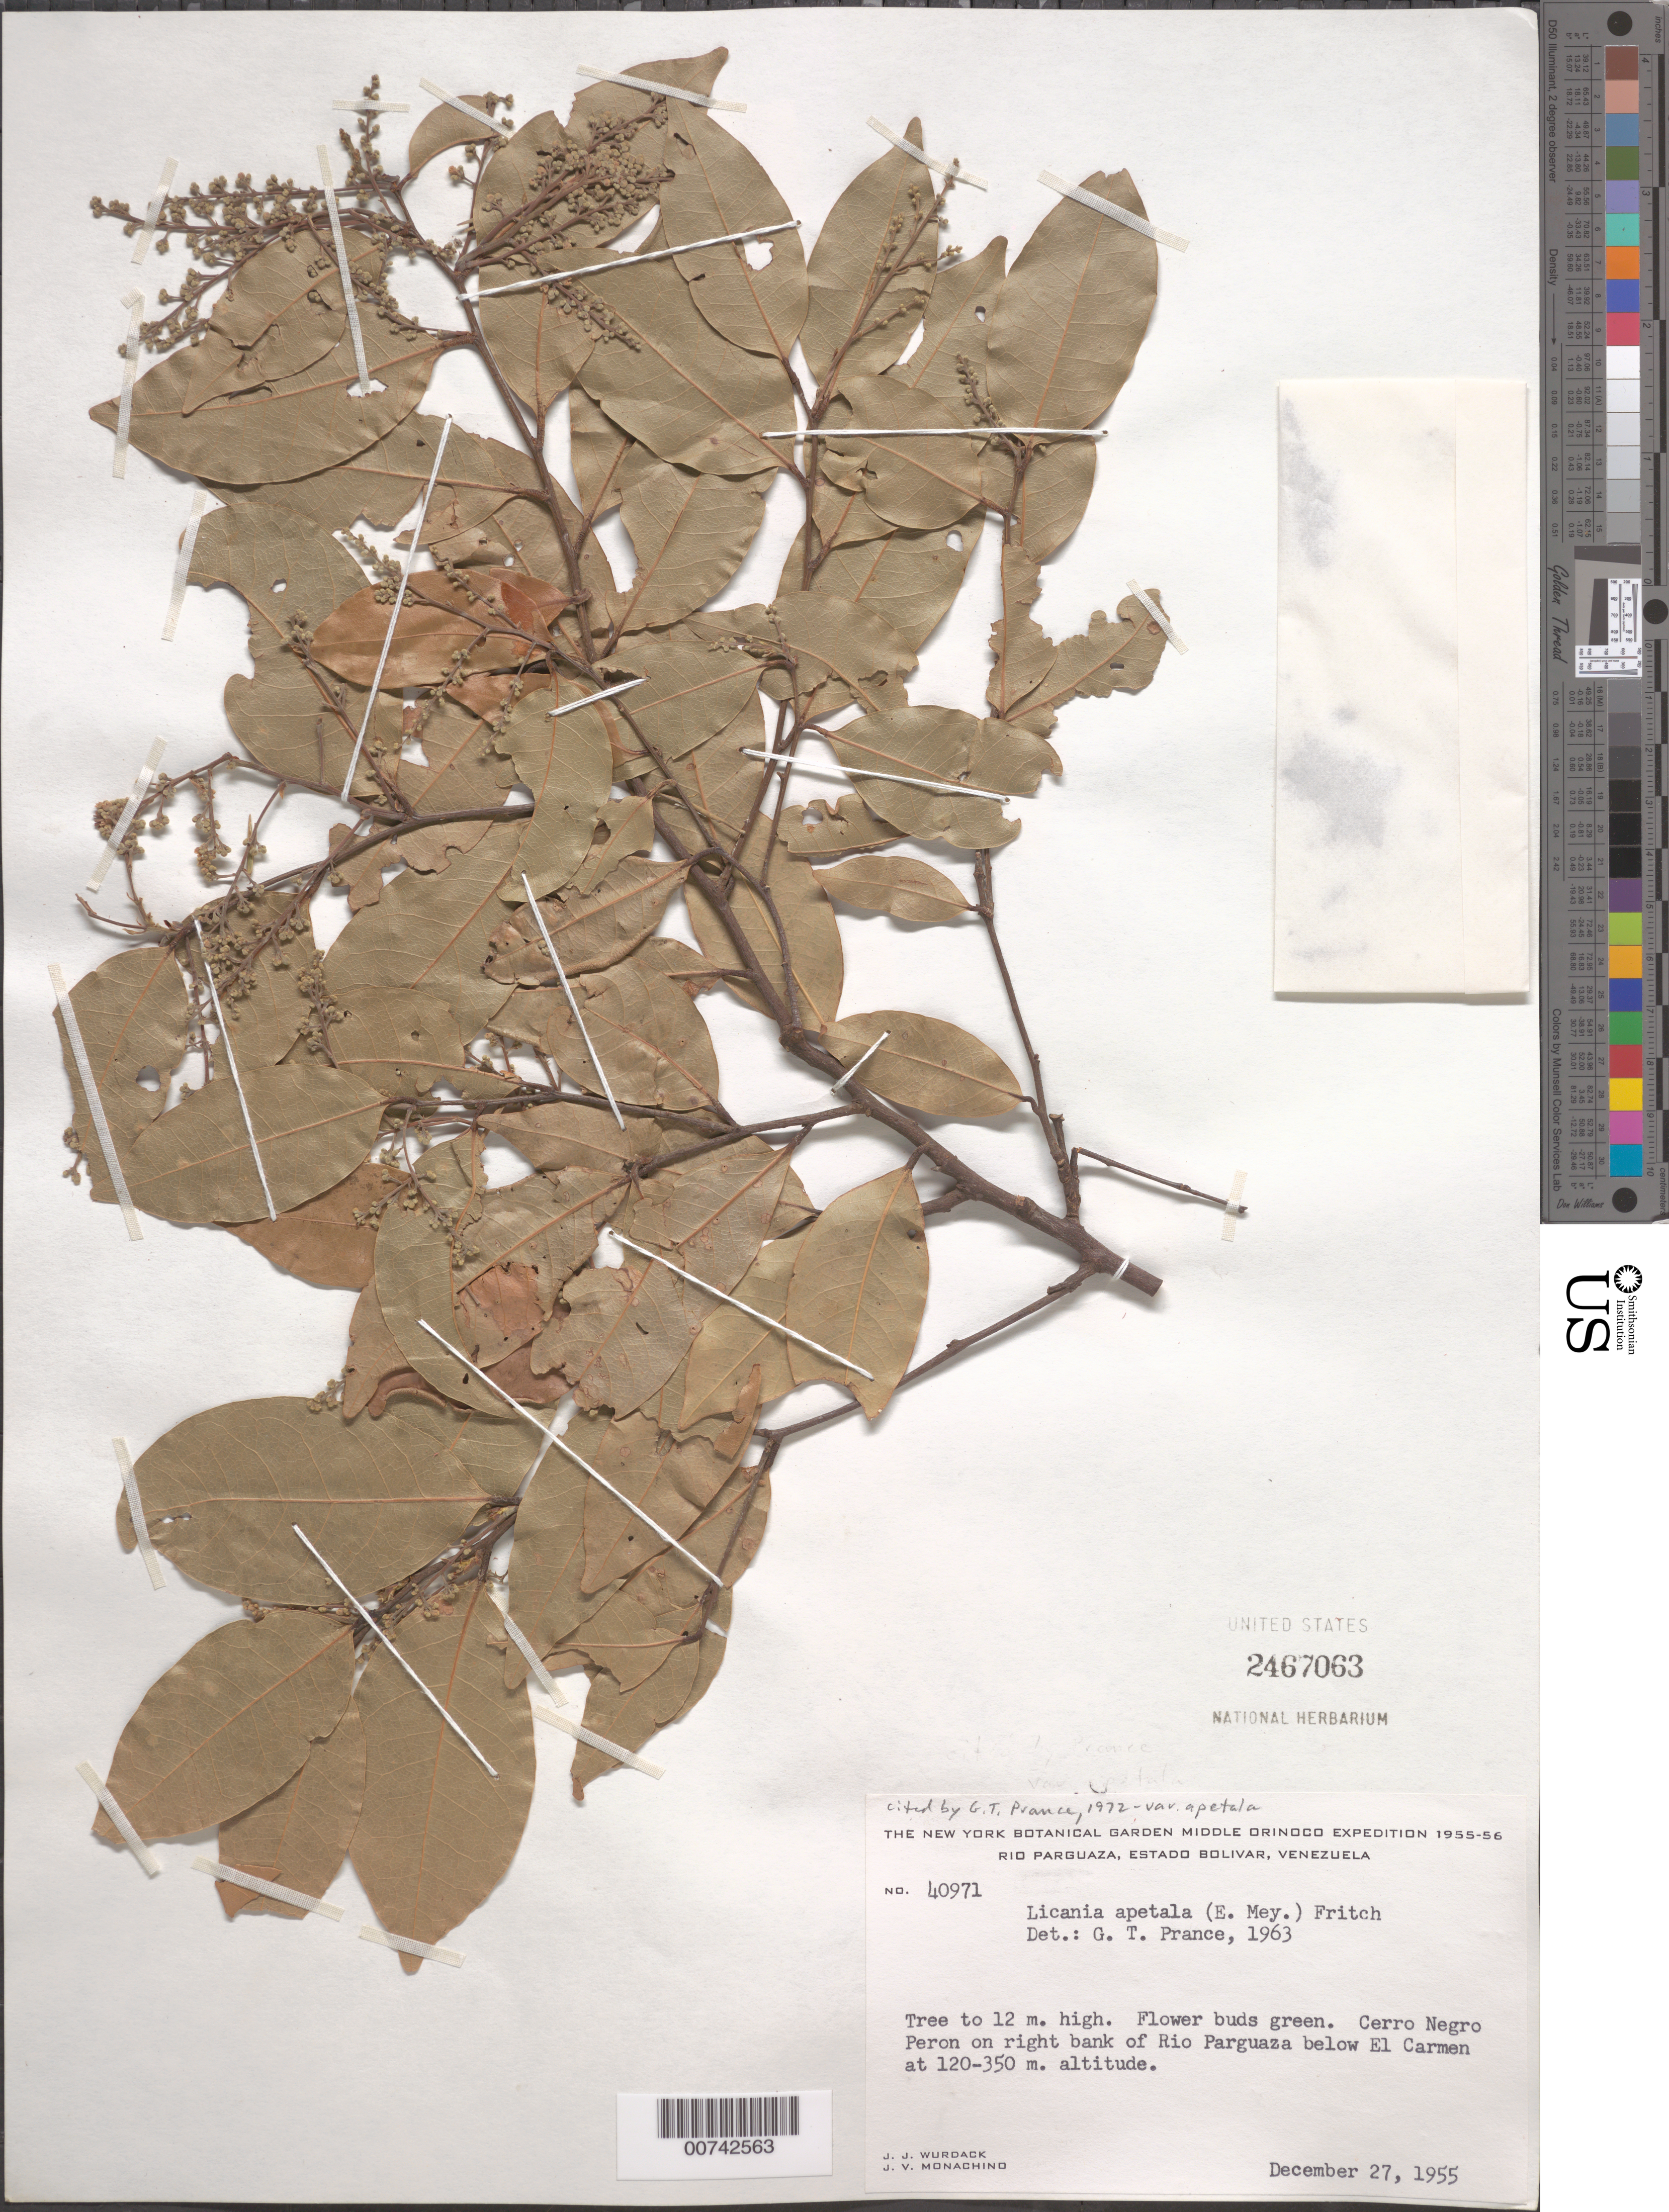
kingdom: Plantae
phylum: Tracheophyta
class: Magnoliopsida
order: Malpighiales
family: Chrysobalanaceae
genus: Leptobalanus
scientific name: Leptobalanus apetalus var. apetalus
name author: (E. Mey.) Sothers & Prance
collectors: J. J. Wurdack & J. V. Monachino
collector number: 40971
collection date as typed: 27-Dec-55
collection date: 1955-12-27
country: Venezuela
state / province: Bolívar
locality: Río Parguaza, Cerro Negro Parado, below El Carmen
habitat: Right riverbank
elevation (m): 120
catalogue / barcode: US 2467063